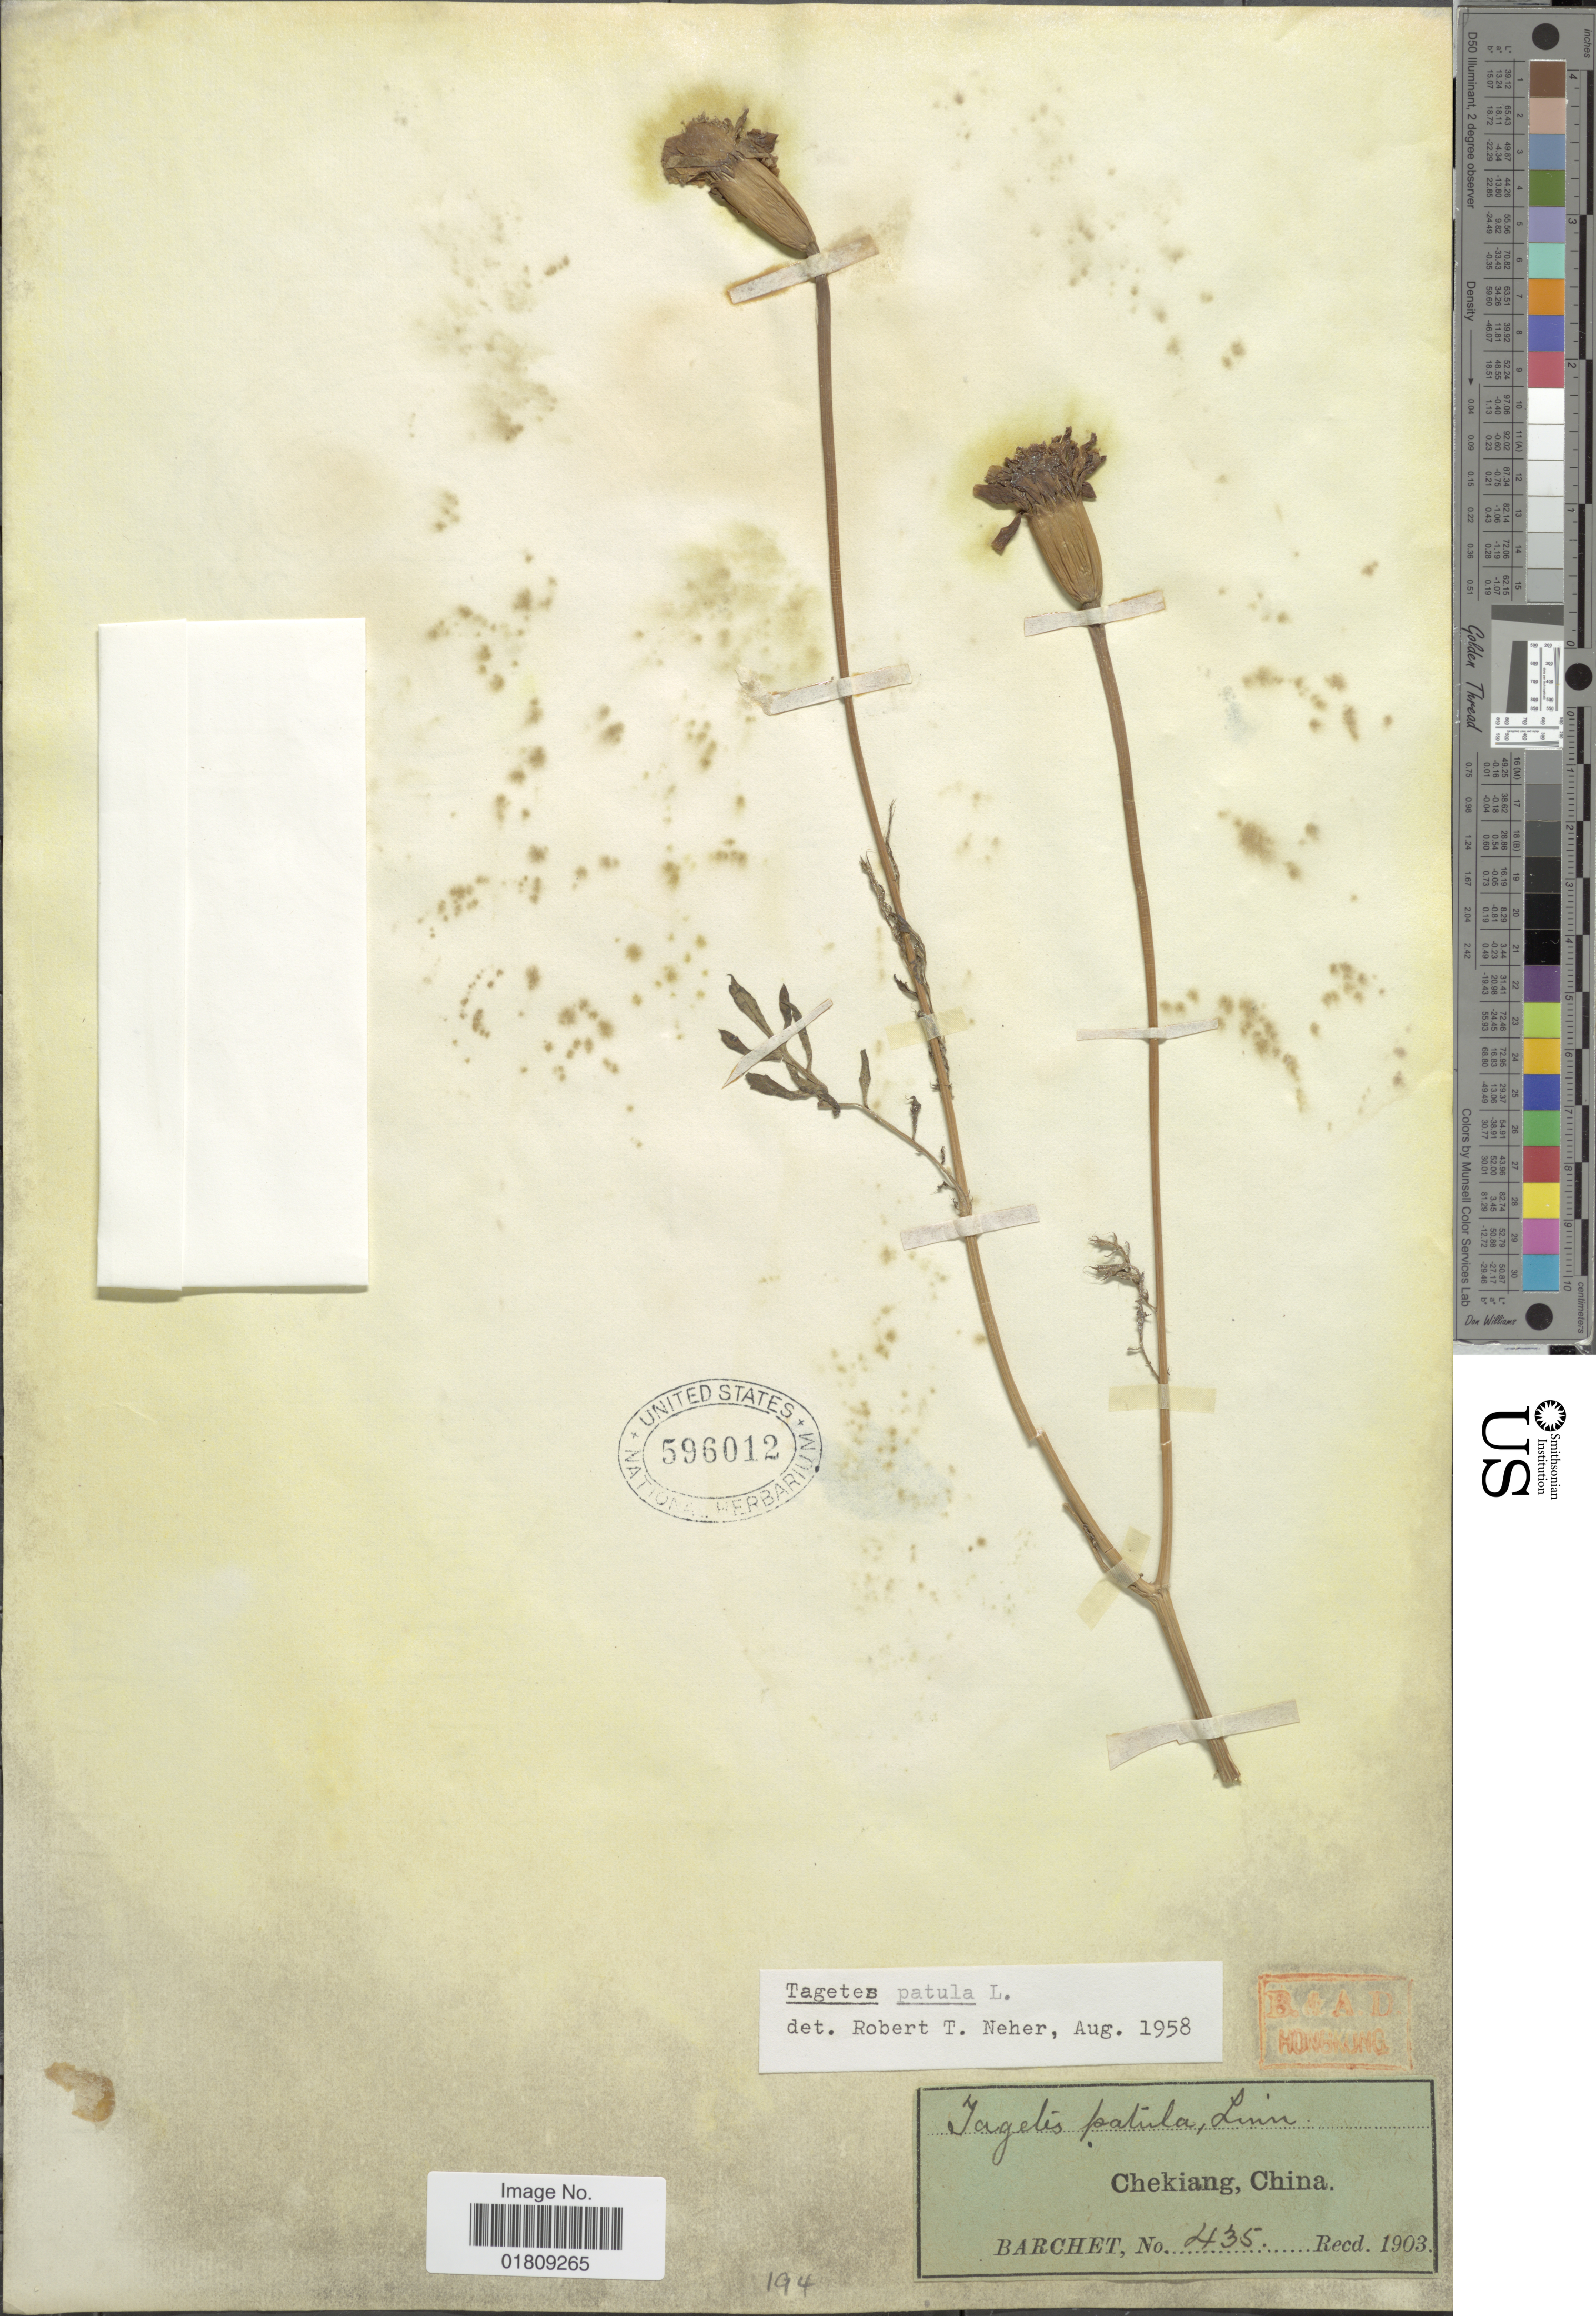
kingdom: Plantae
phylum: Tracheophyta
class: Magnoliopsida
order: Asterales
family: Asteraceae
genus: Tagetes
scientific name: Tagetes patula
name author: L.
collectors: Barchet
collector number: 435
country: China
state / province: Zhejiang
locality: Chekiang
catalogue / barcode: US 596012